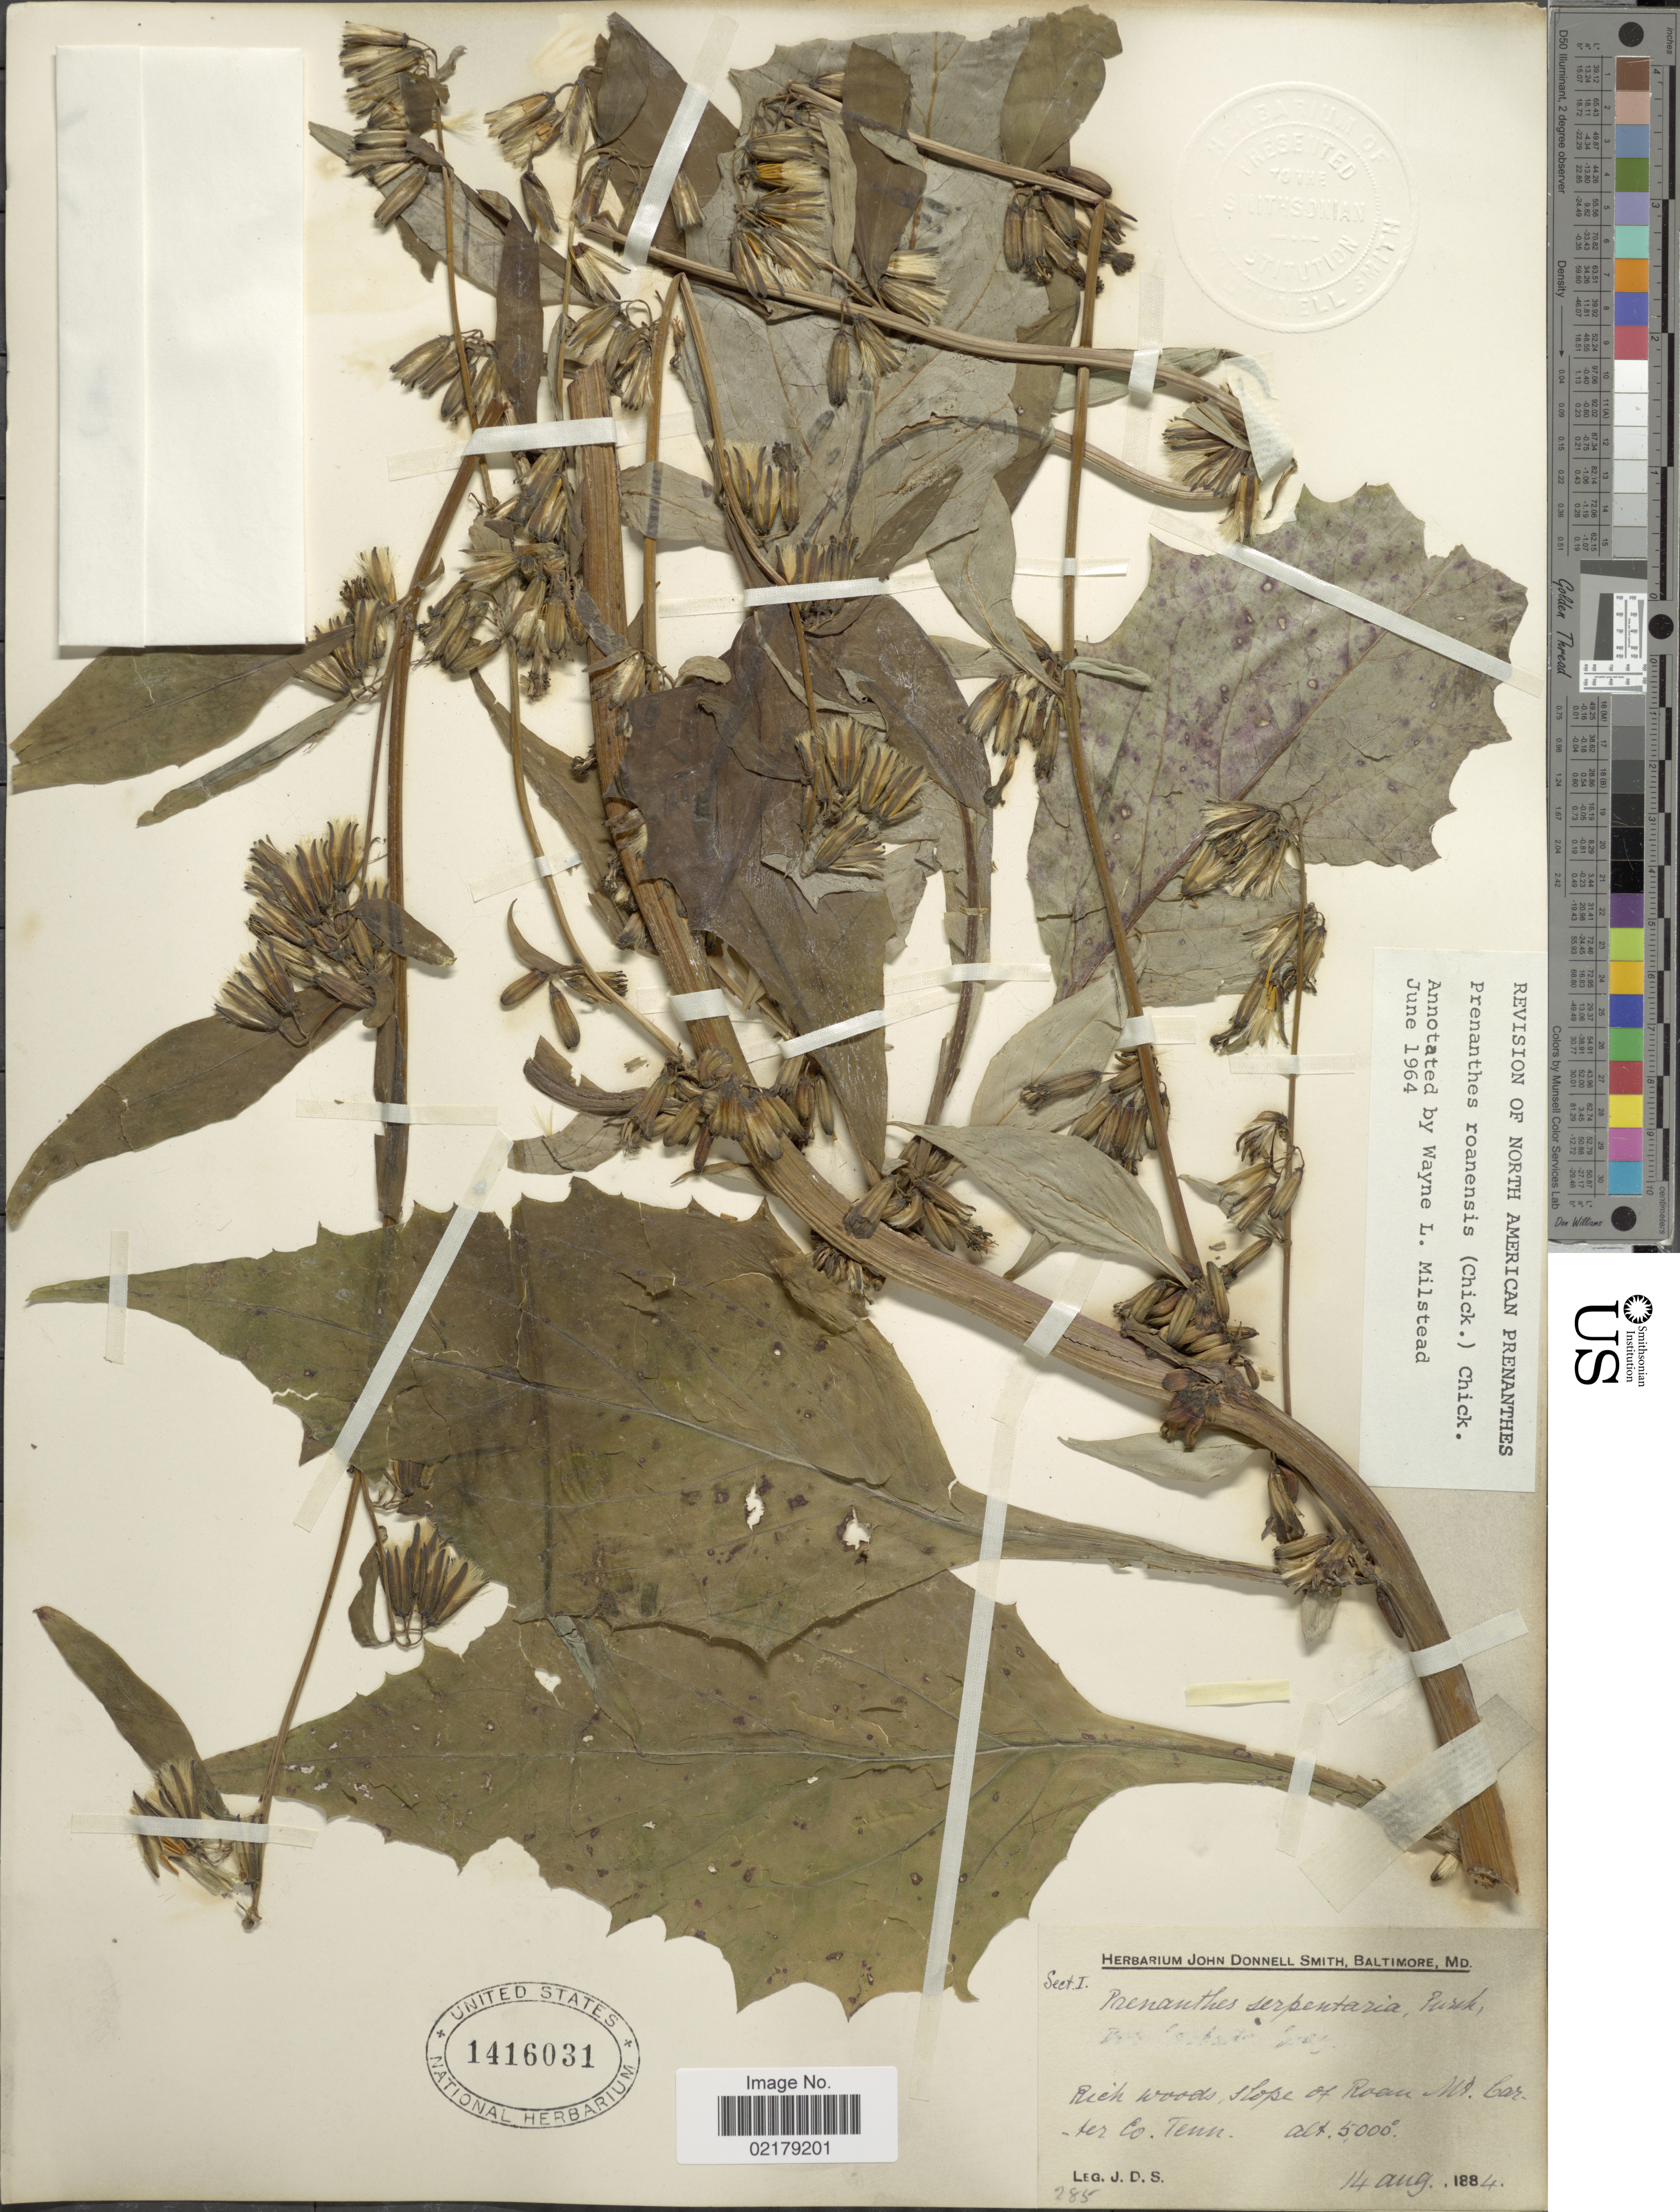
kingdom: Plantae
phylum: Tracheophyta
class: Magnoliopsida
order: Asterales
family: Asteraceae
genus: Nabalus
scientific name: Nabalus roanensis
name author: Chickering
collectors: J. Donnell Smith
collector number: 285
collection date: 1884-08-14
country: United States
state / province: Tennessee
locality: Rich woods, slope of Roan Mt Carter Co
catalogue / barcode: US 1416031